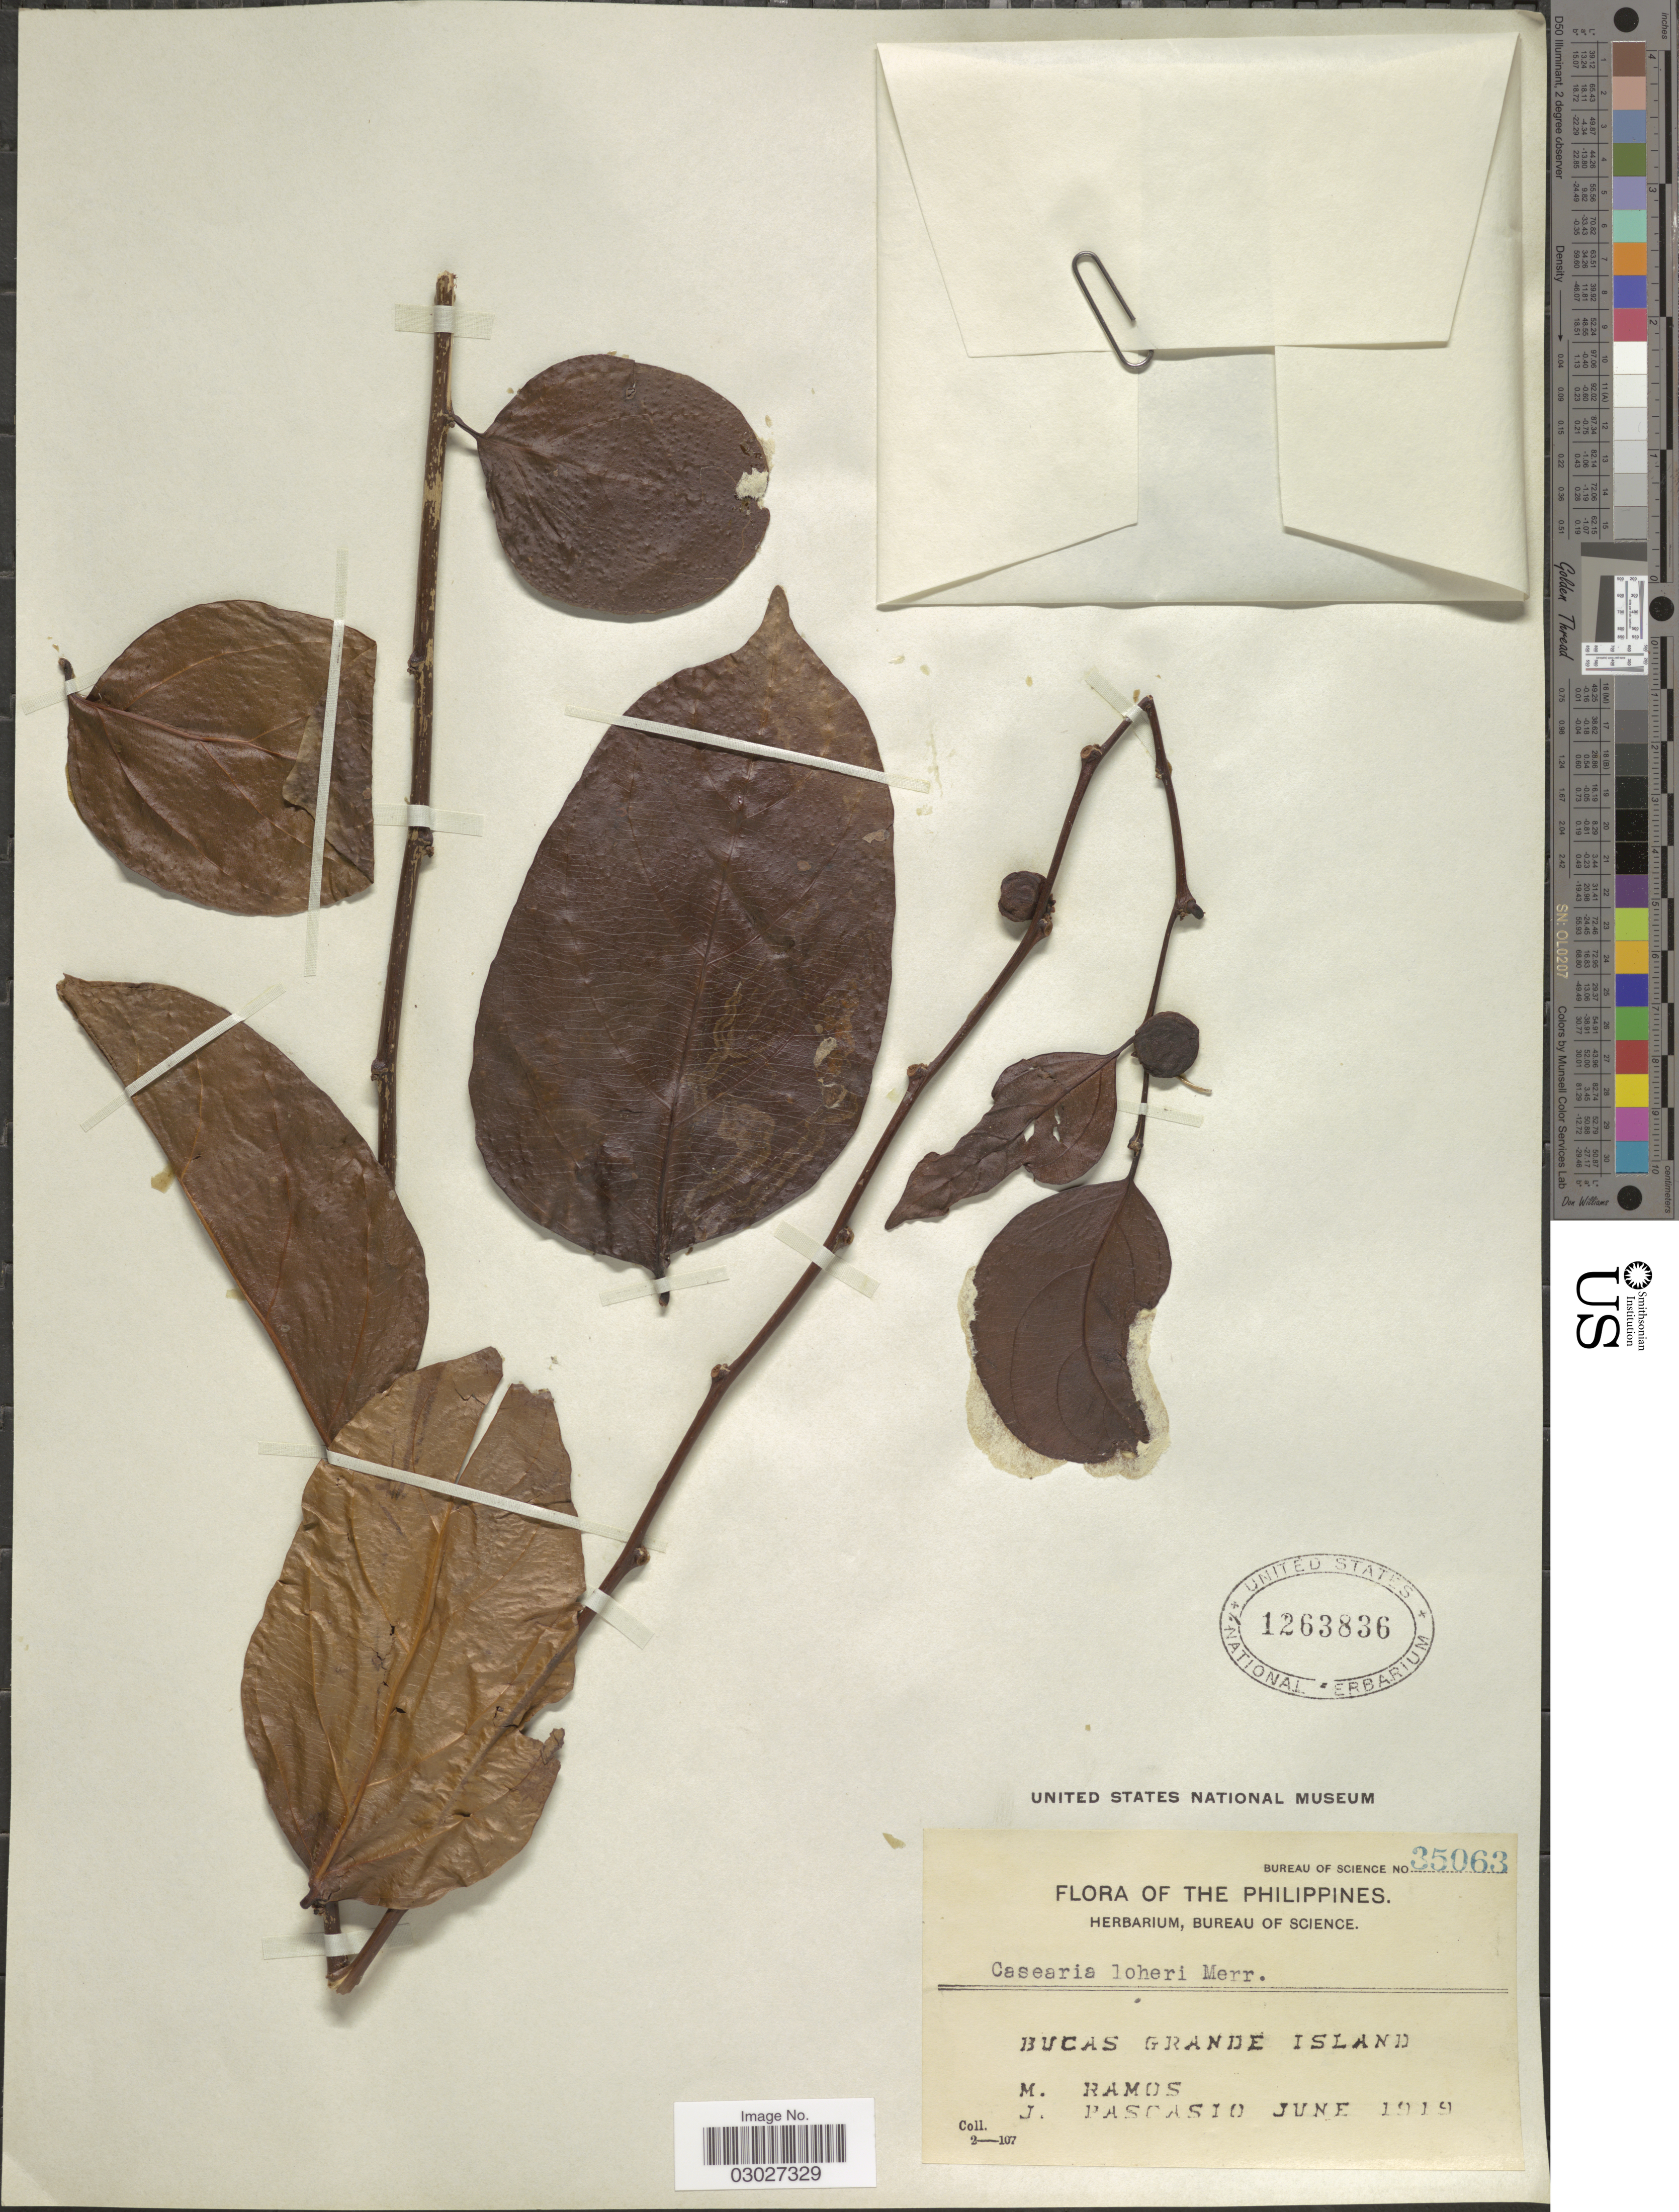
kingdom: Plantae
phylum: Tracheophyta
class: Magnoliopsida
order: Malpighiales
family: Salicaceae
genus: Casearia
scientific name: Casearia loheri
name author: Merr.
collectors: M. Ramos & J. Pascasio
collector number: Bureau of science 35063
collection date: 1919-06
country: Philippines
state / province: Caraga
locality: Bucas Grande Island.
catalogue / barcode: US 1263836